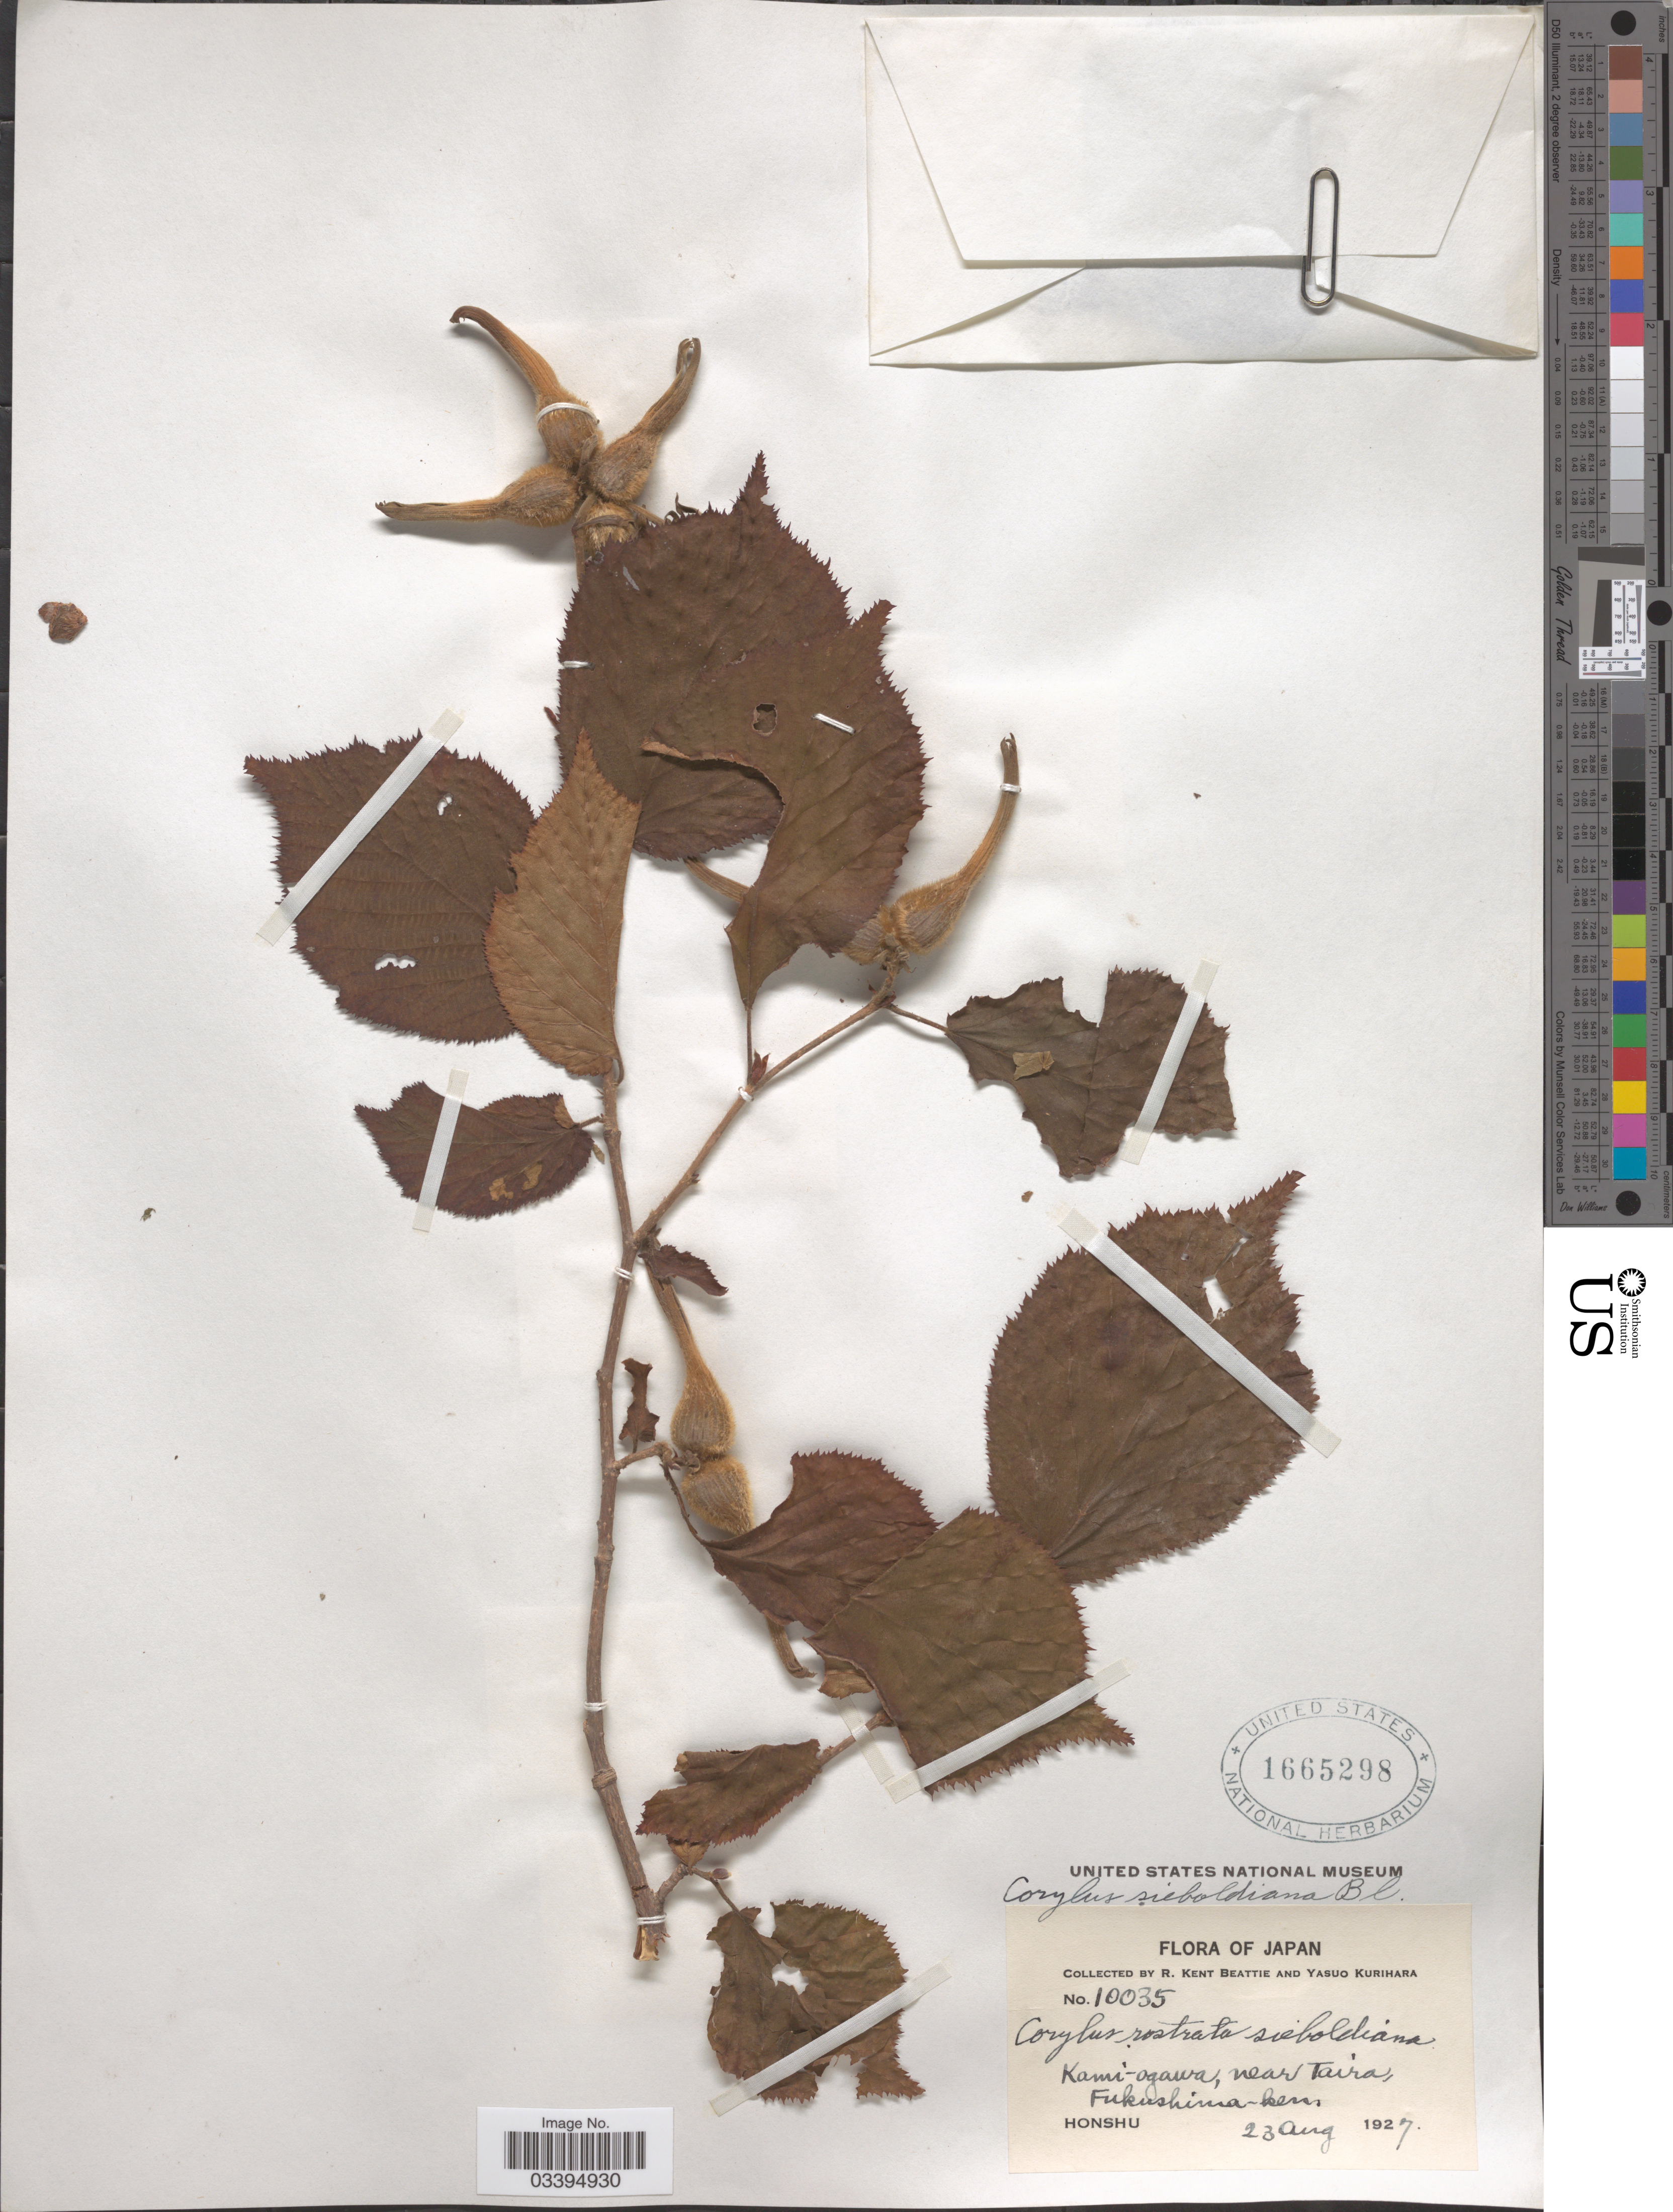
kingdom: Plantae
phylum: Tracheophyta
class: Magnoliopsida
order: Fagales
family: Betulaceae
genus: Corylus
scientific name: Corylus sieboldiana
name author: Blume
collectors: R. K. Beattie & Y. Kurihara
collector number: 10035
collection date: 1927-08-23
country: Japan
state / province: Hukusima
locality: Kami-ogawa, near Taira, Fukushima-ken. Honshu.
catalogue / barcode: US 1665298